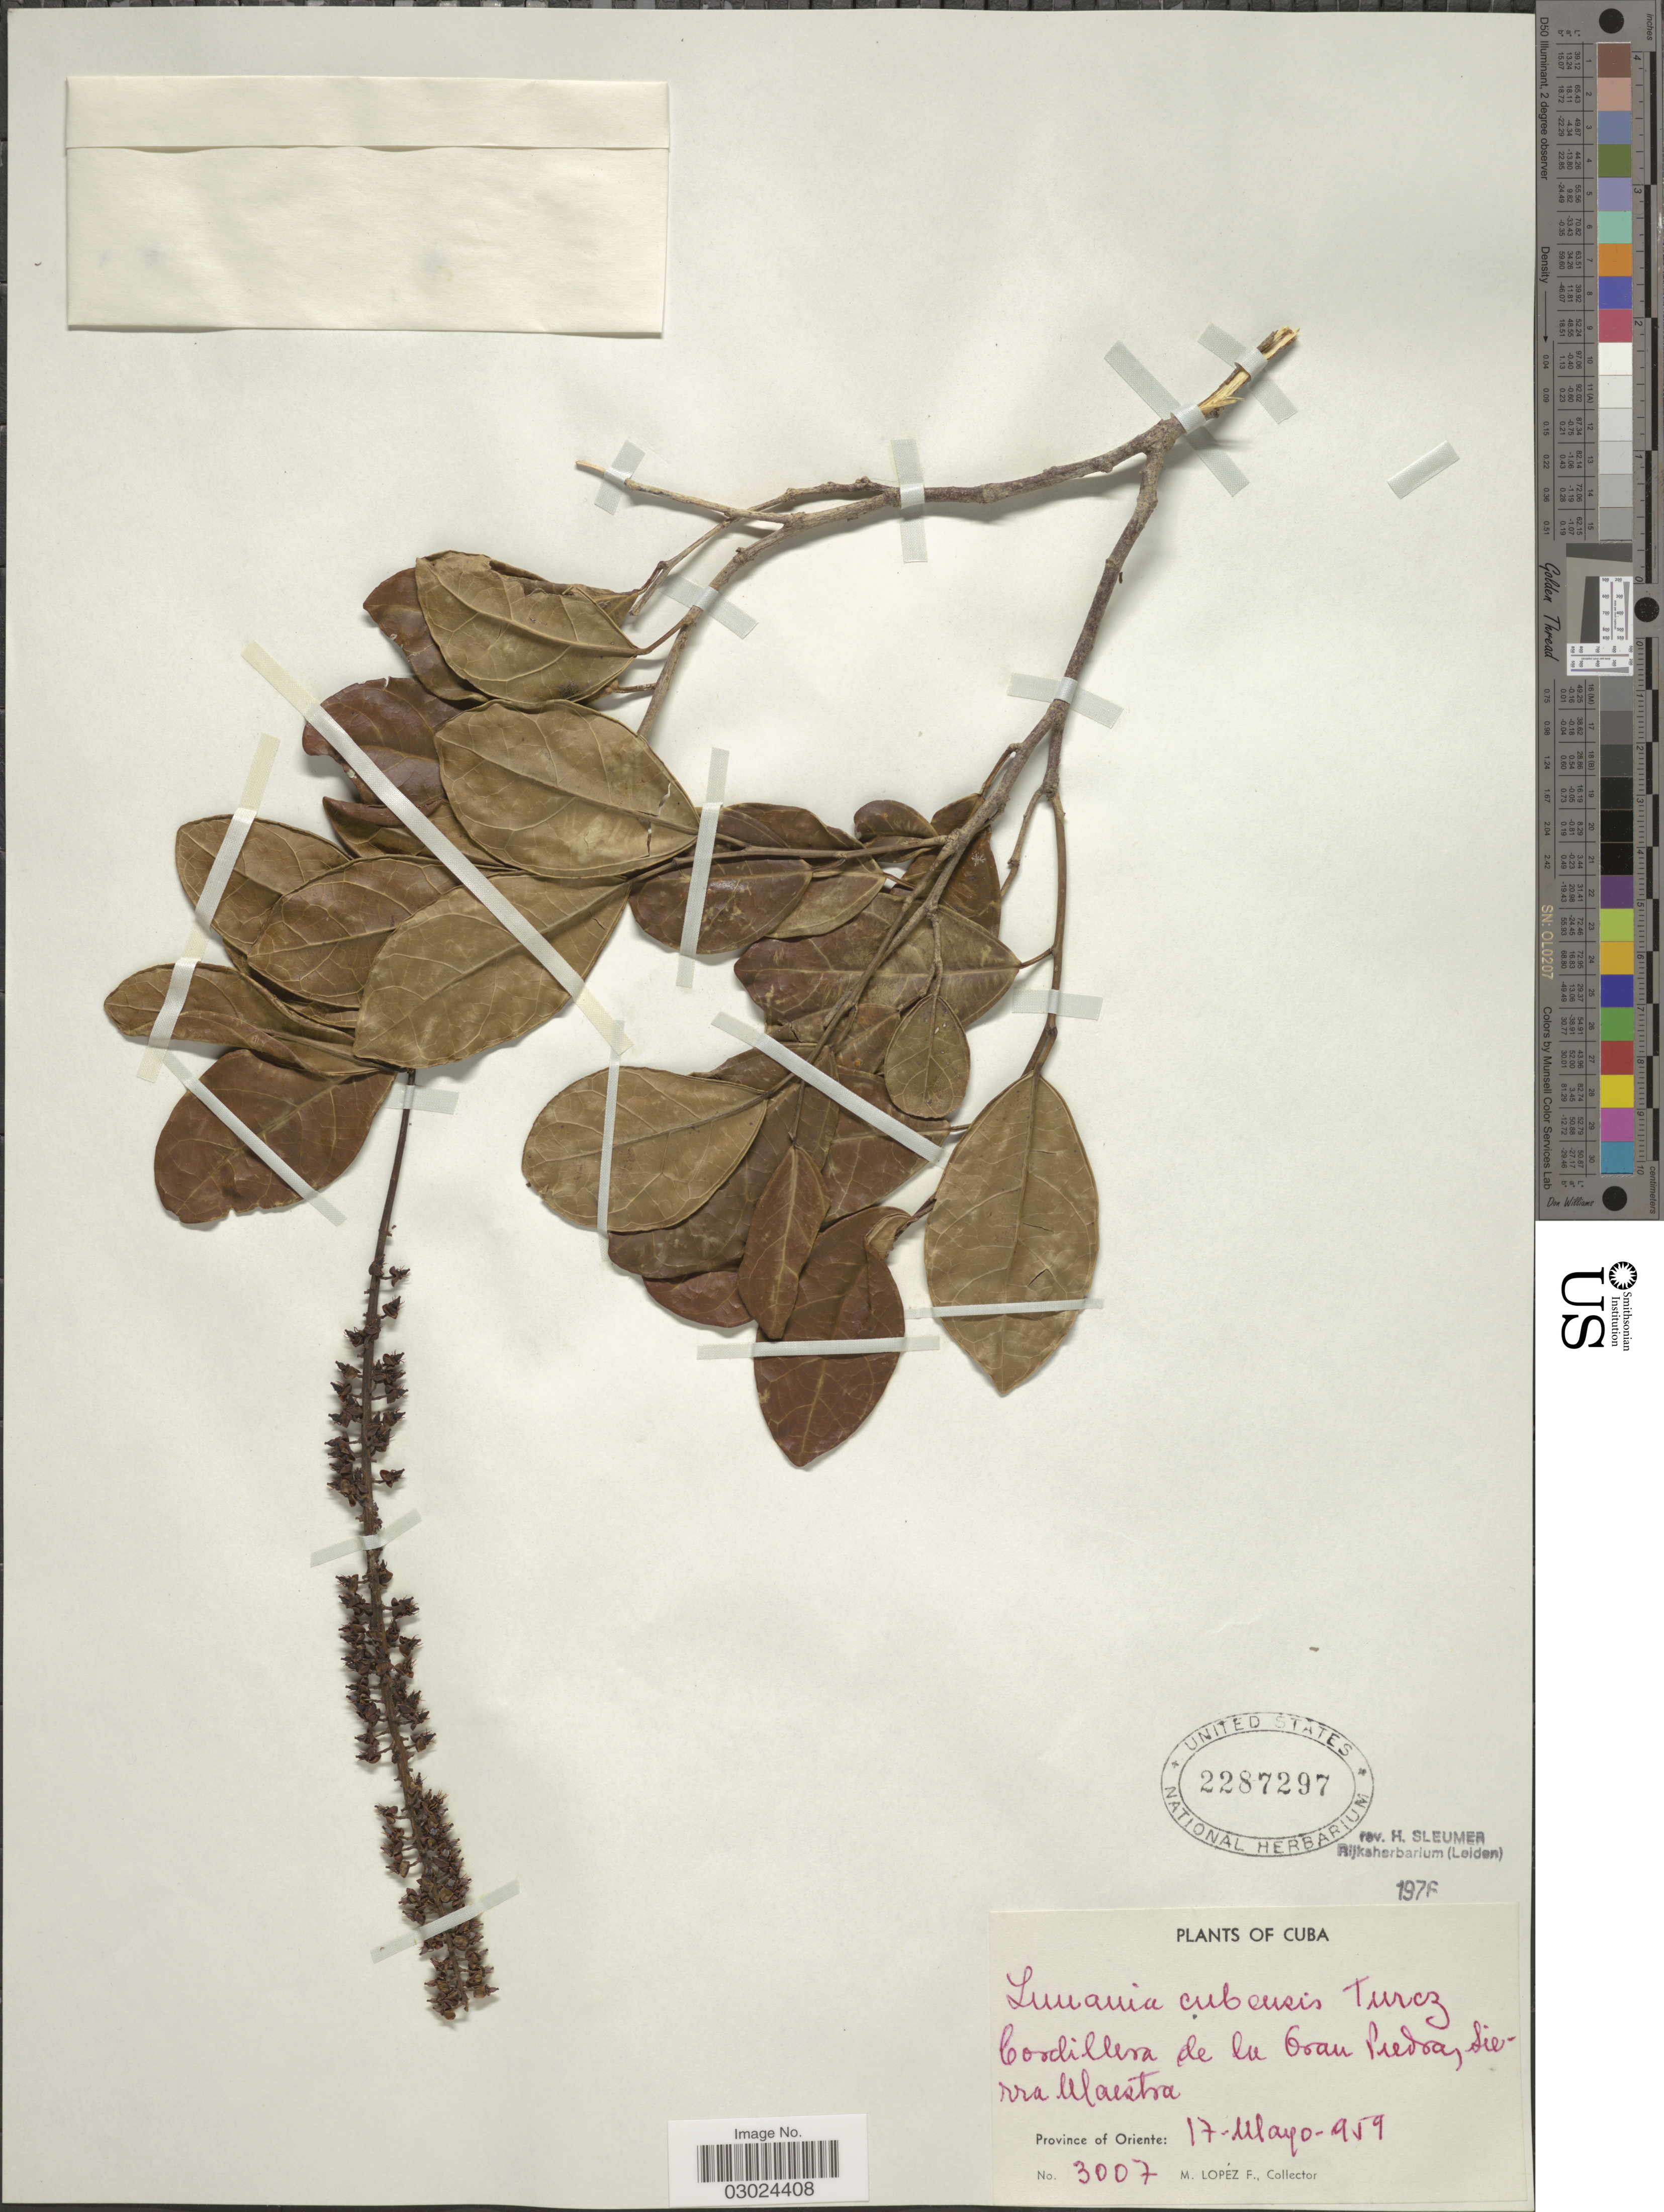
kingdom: Plantae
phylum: Tracheophyta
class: Magnoliopsida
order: Malpighiales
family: Salicaceae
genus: Lunania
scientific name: Lunania cubensis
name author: Turcz.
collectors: M. López Figueiras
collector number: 3007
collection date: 1959-05-17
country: Cuba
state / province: Oriente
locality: Cordillera de la Gran Piedras Sierra Maestra. Province of Oriente.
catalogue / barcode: US 2287297